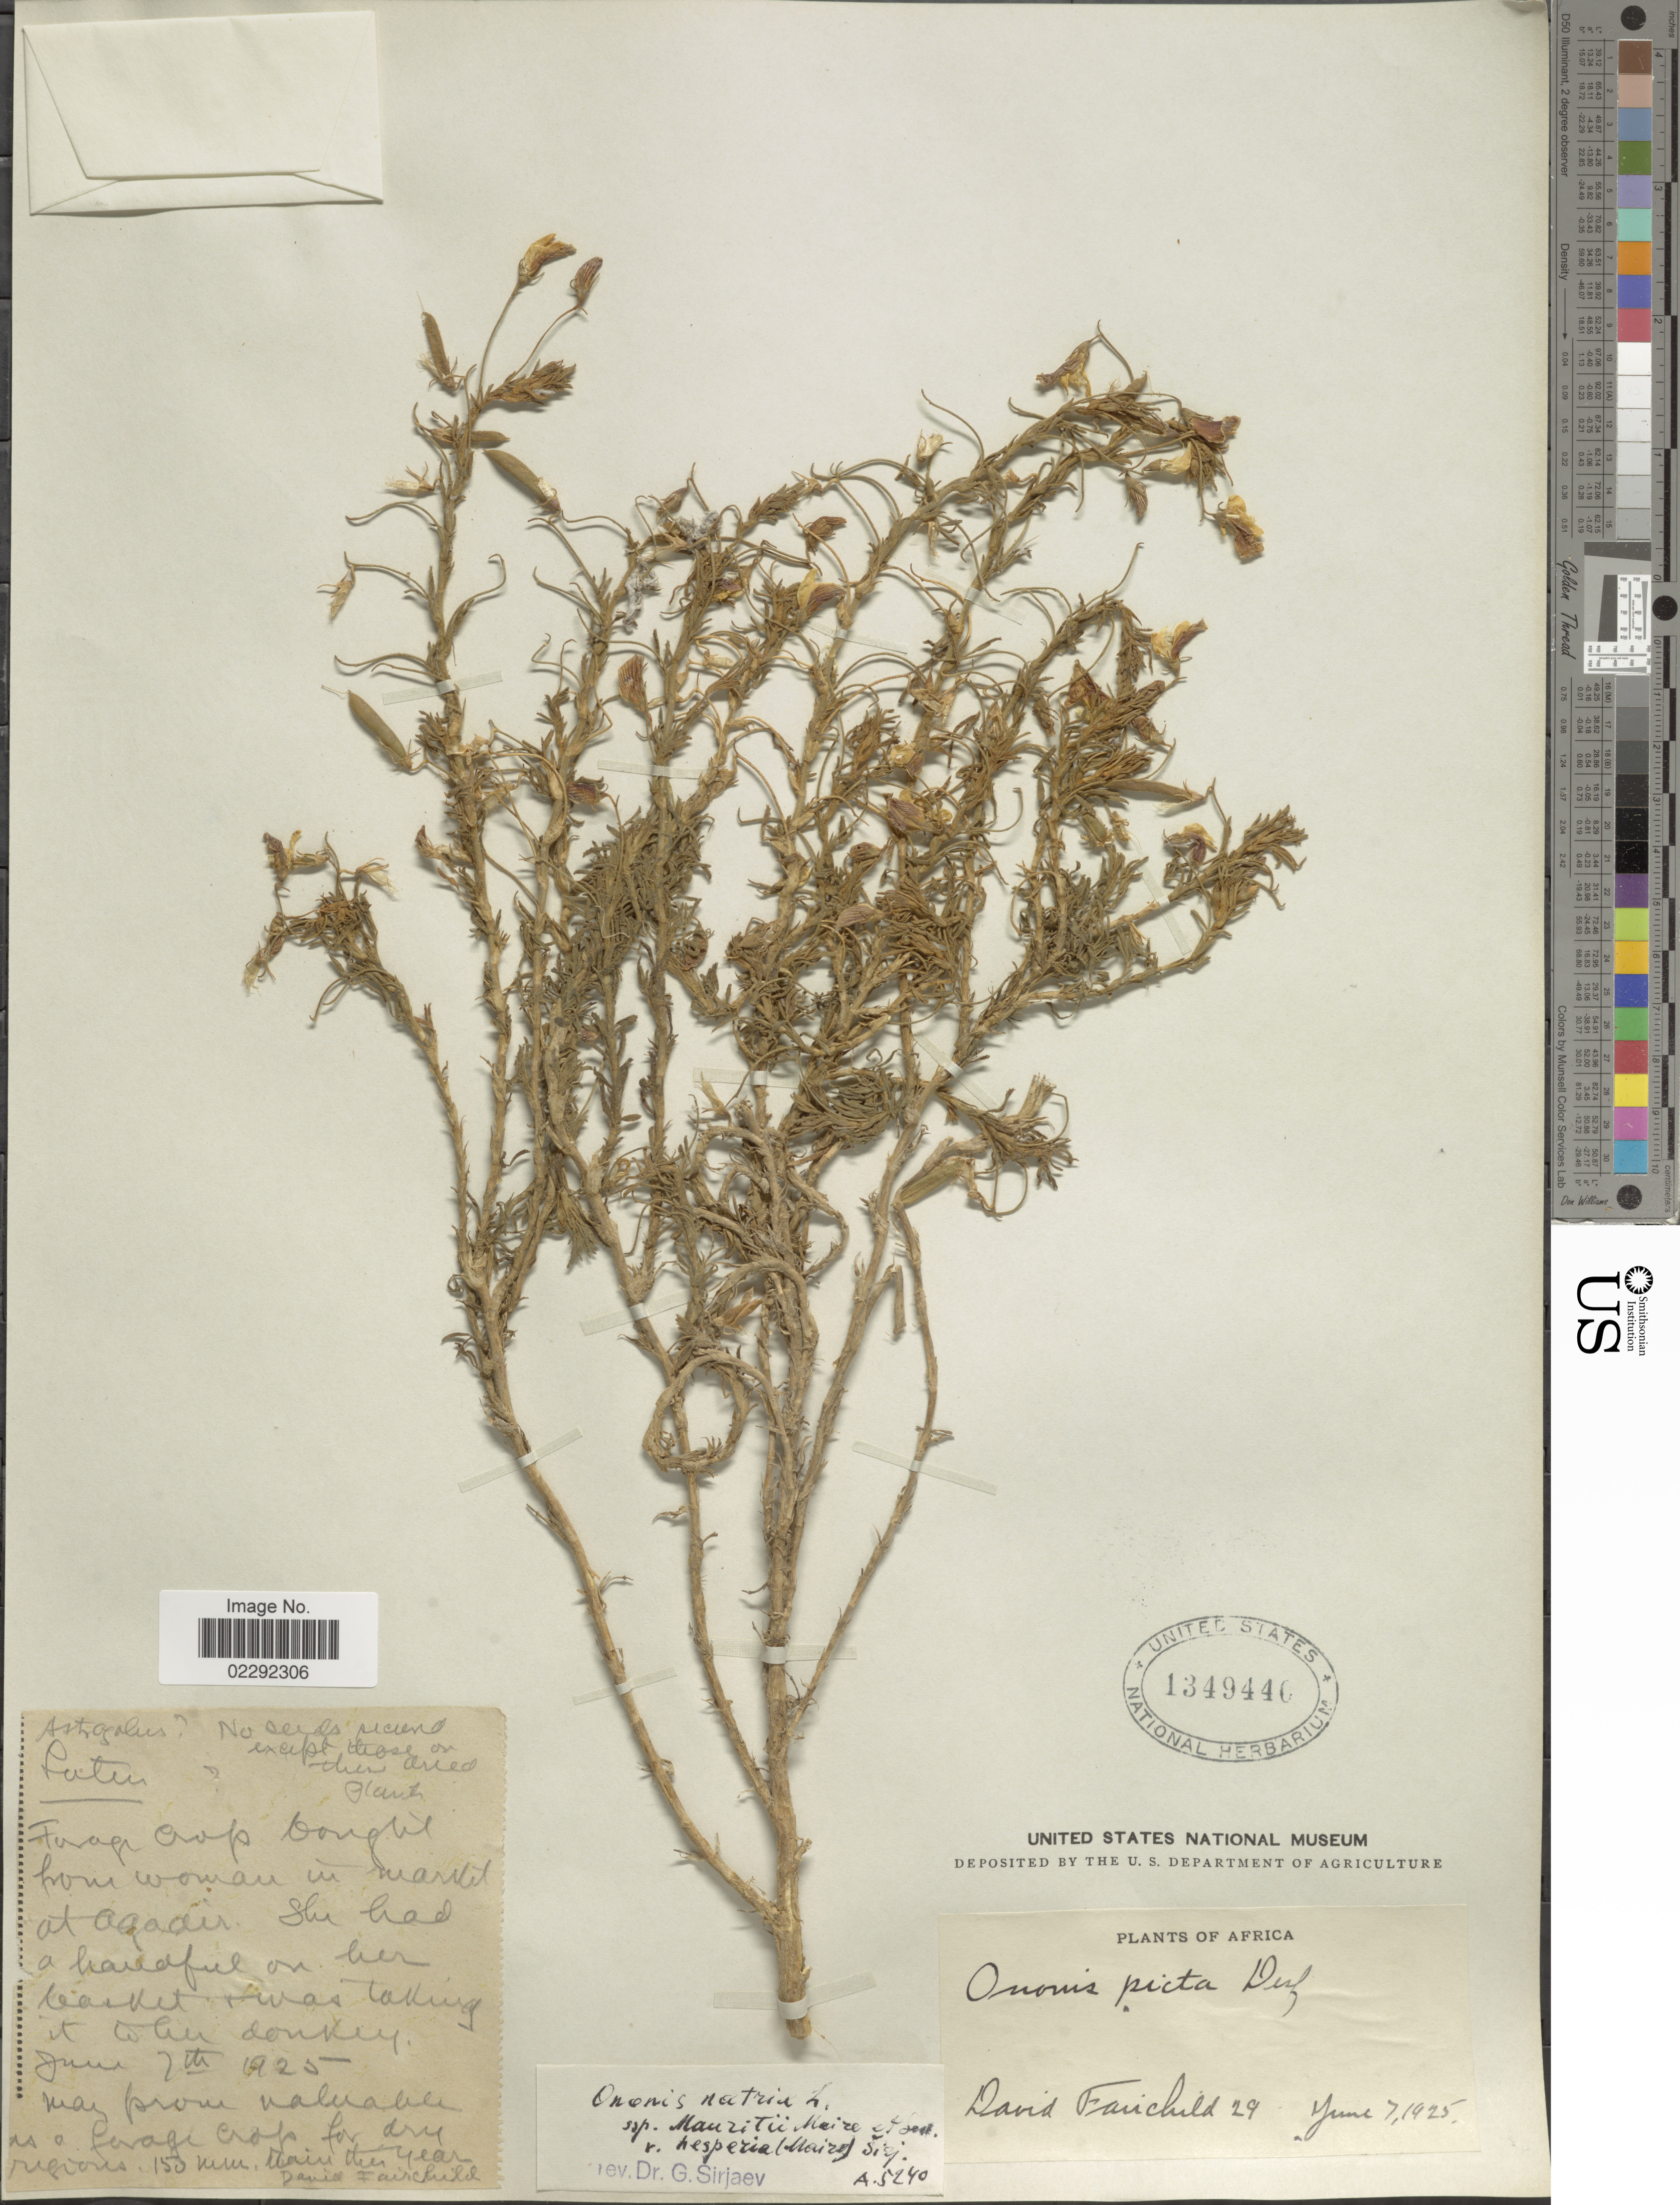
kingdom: Plantae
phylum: Tracheophyta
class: Magnoliopsida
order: Fabales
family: Fabaceae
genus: Ononis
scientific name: Ononis natrix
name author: L.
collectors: D. Fairchild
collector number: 29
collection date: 1925-06-07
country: Morocco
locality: In the market at Agadir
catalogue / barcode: US 1349440